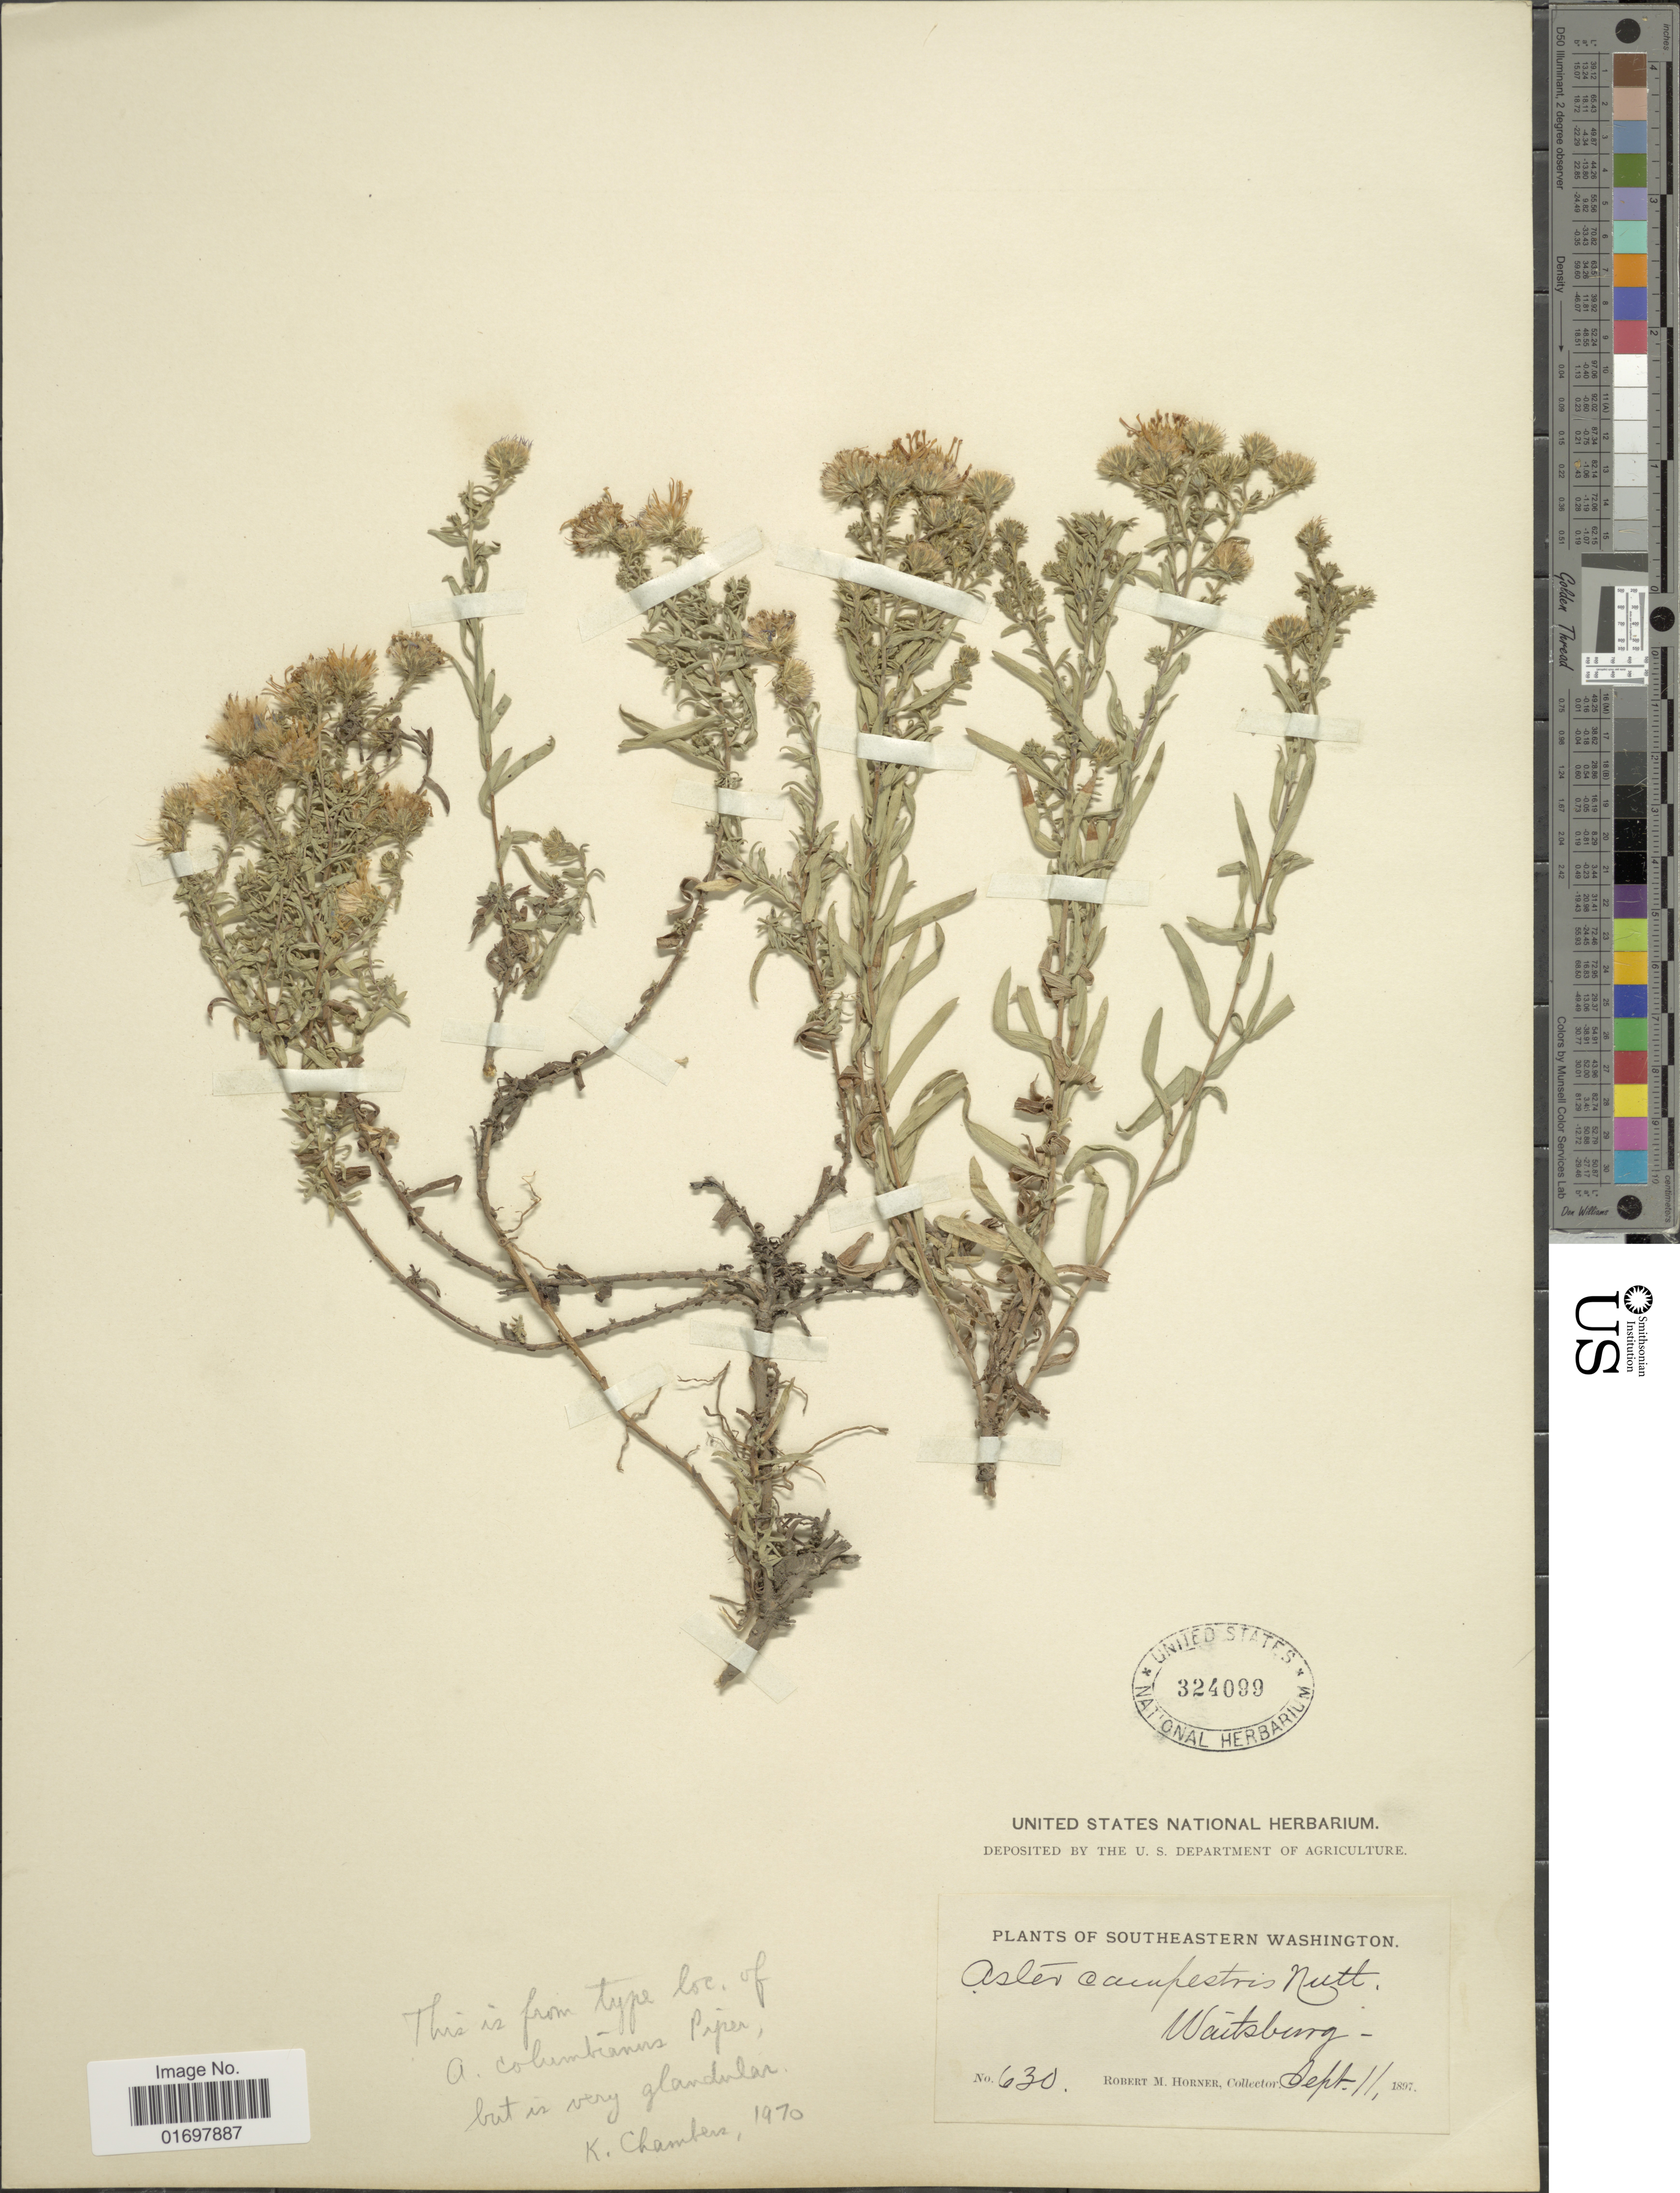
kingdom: Plantae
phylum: Tracheophyta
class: Magnoliopsida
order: Asterales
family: Asteraceae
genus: Symphyotrichum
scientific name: Symphyotrichum x columbianum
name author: (Piper) G.L. Nesom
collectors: R. Horner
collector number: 630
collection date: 1897-09-11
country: United States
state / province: Washington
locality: Waitsburg.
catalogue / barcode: US 324099